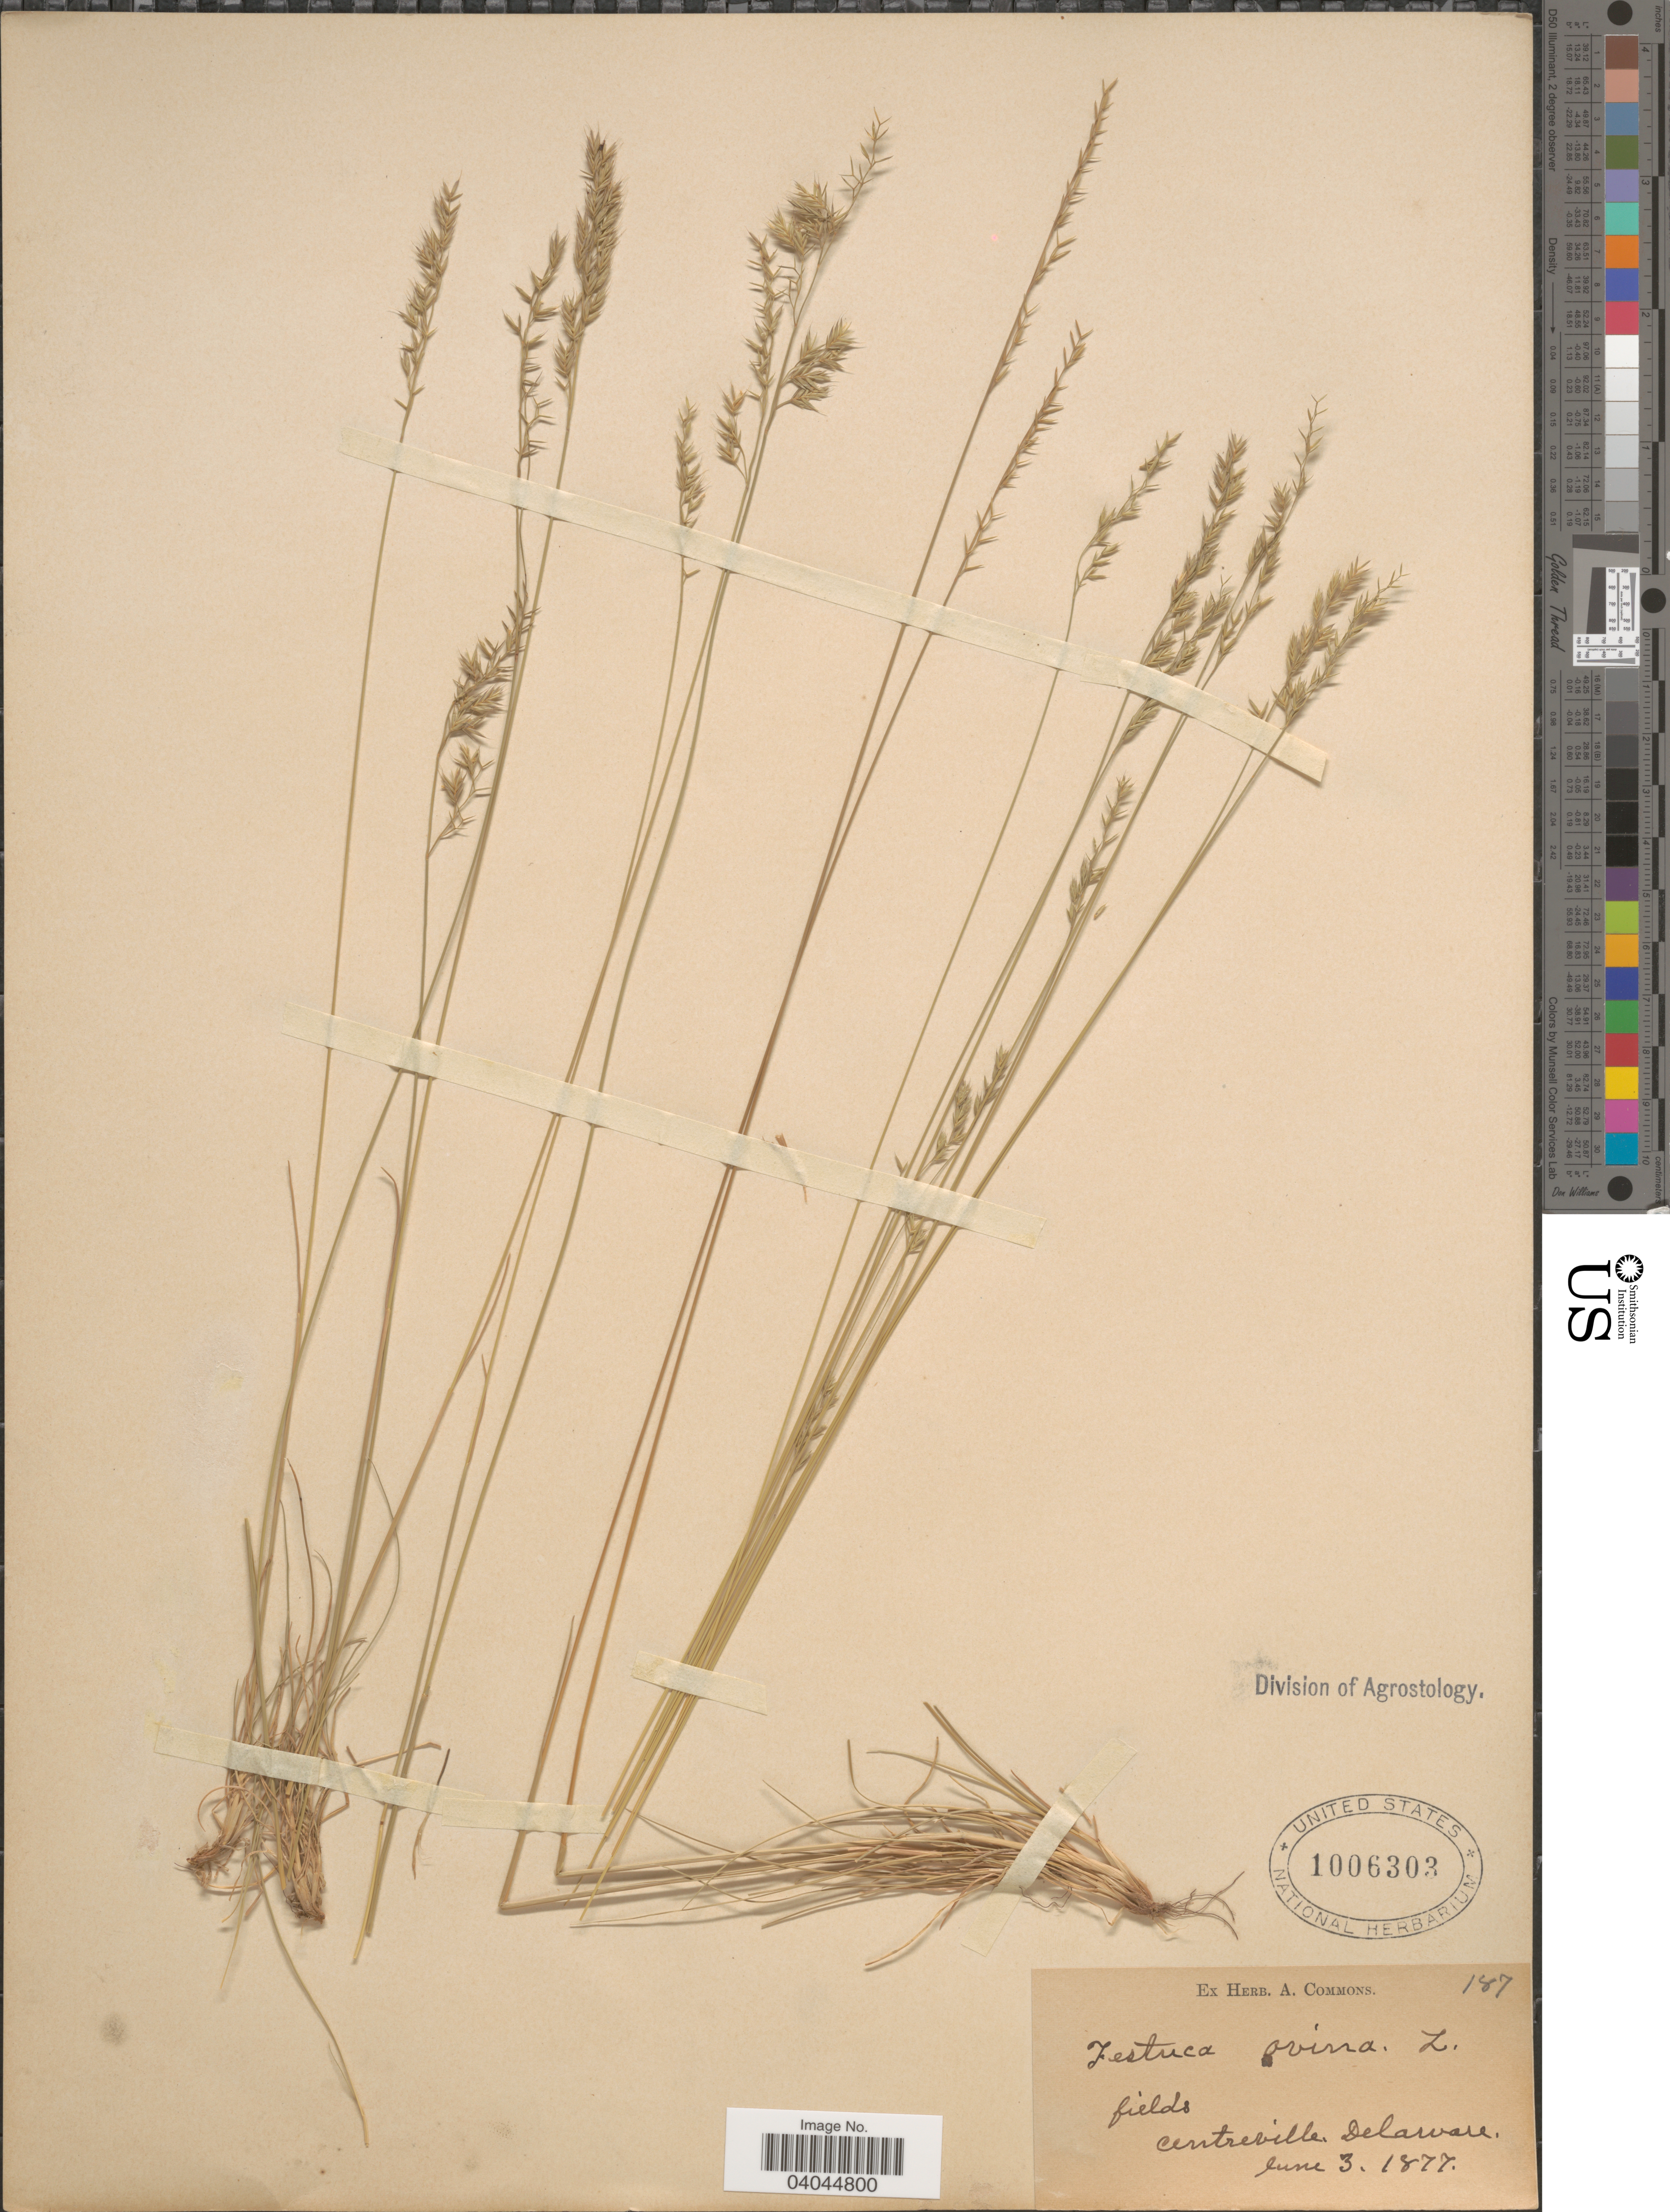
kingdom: Plantae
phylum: Tracheophyta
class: Liliopsida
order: Poales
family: Poaceae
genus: Festuca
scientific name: Festuca ovina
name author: L.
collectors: ex herb. A. Commons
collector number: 187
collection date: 1877-06-03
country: United States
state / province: Delaware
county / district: New Castle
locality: Centreville.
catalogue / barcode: US 1006303